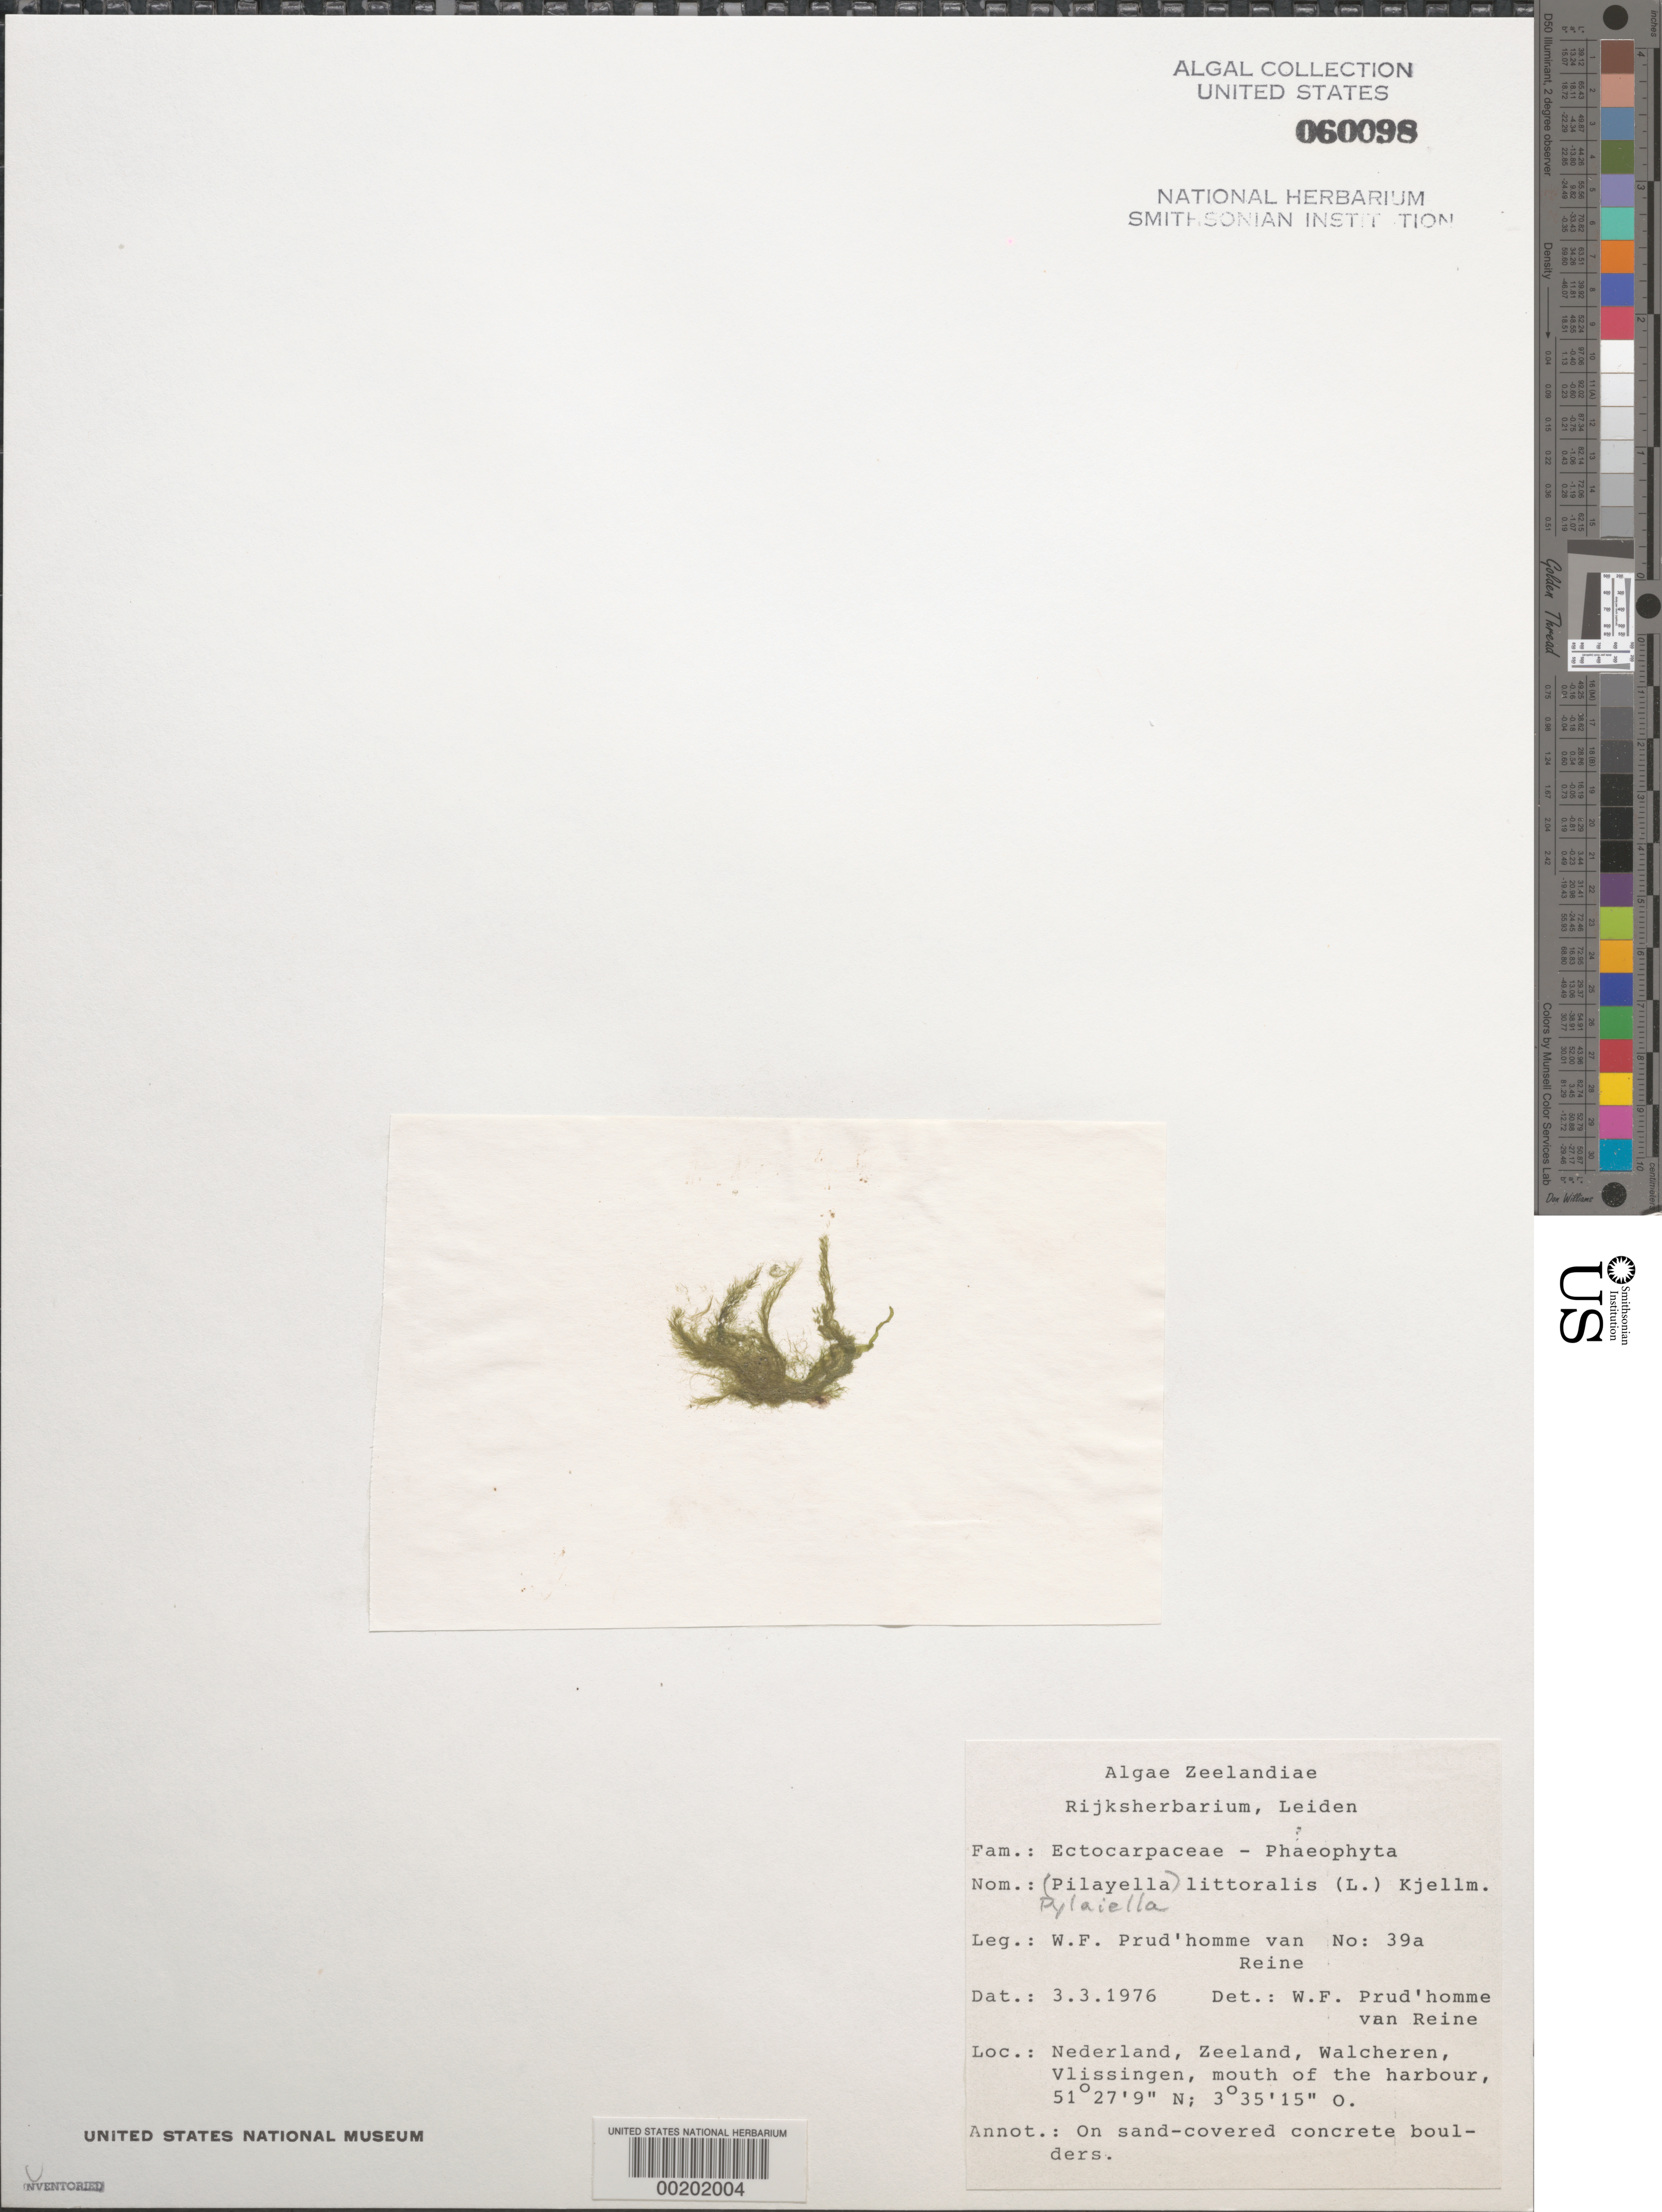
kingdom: Chromista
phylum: Ochrophyta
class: Phaeophyceae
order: Ectocarpales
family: Acinetosporaceae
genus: Pylaiella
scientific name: Pylaiella litoralis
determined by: Prud'homme van Reine, W. F.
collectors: W. Prud'homme van Reine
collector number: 39a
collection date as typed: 03 Mar 1976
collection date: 1976-03-03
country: Netherlands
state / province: Zeeland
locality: Vlissingen, walcheren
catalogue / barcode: US 60098